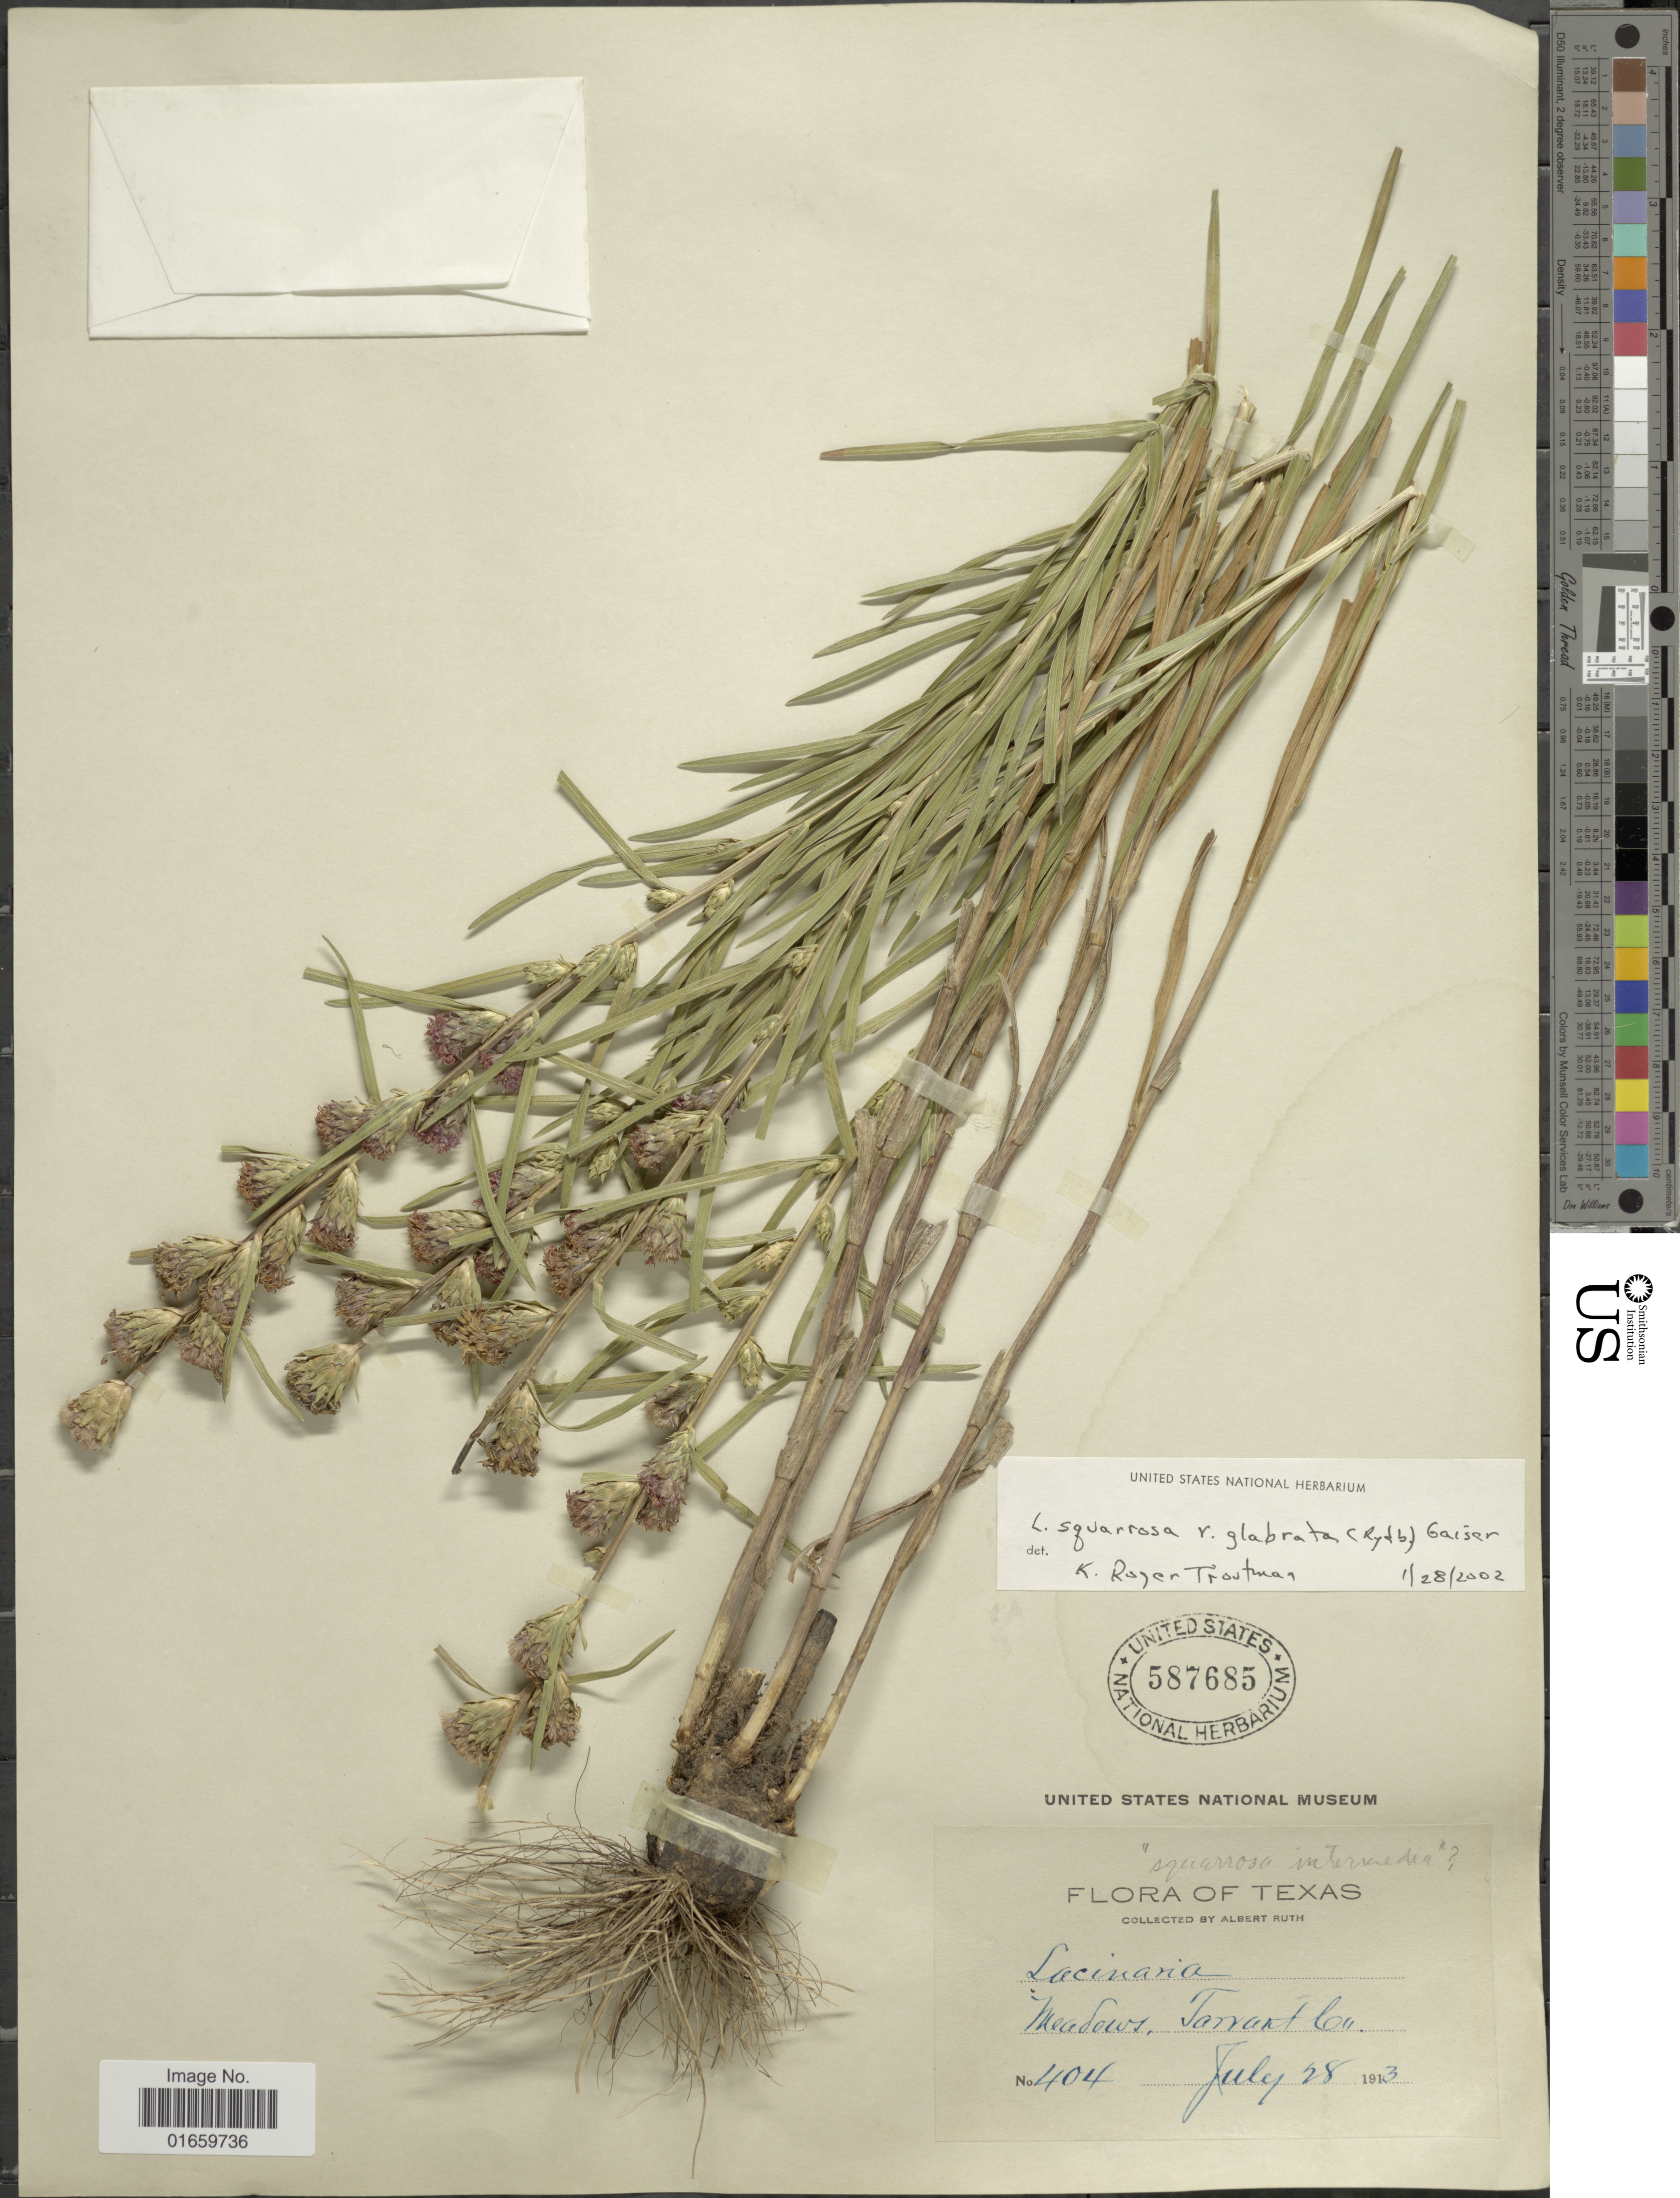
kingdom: Plantae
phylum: Tracheophyta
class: Magnoliopsida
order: Asterales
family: Asteraceae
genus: Liatris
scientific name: Liatris squarrosa var. glabrata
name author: (Rydb.) Gaiser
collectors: A. Ruth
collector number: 404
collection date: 1913-07-28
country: United States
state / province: Texas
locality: Meadows, Tarrant Co.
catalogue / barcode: US 587685